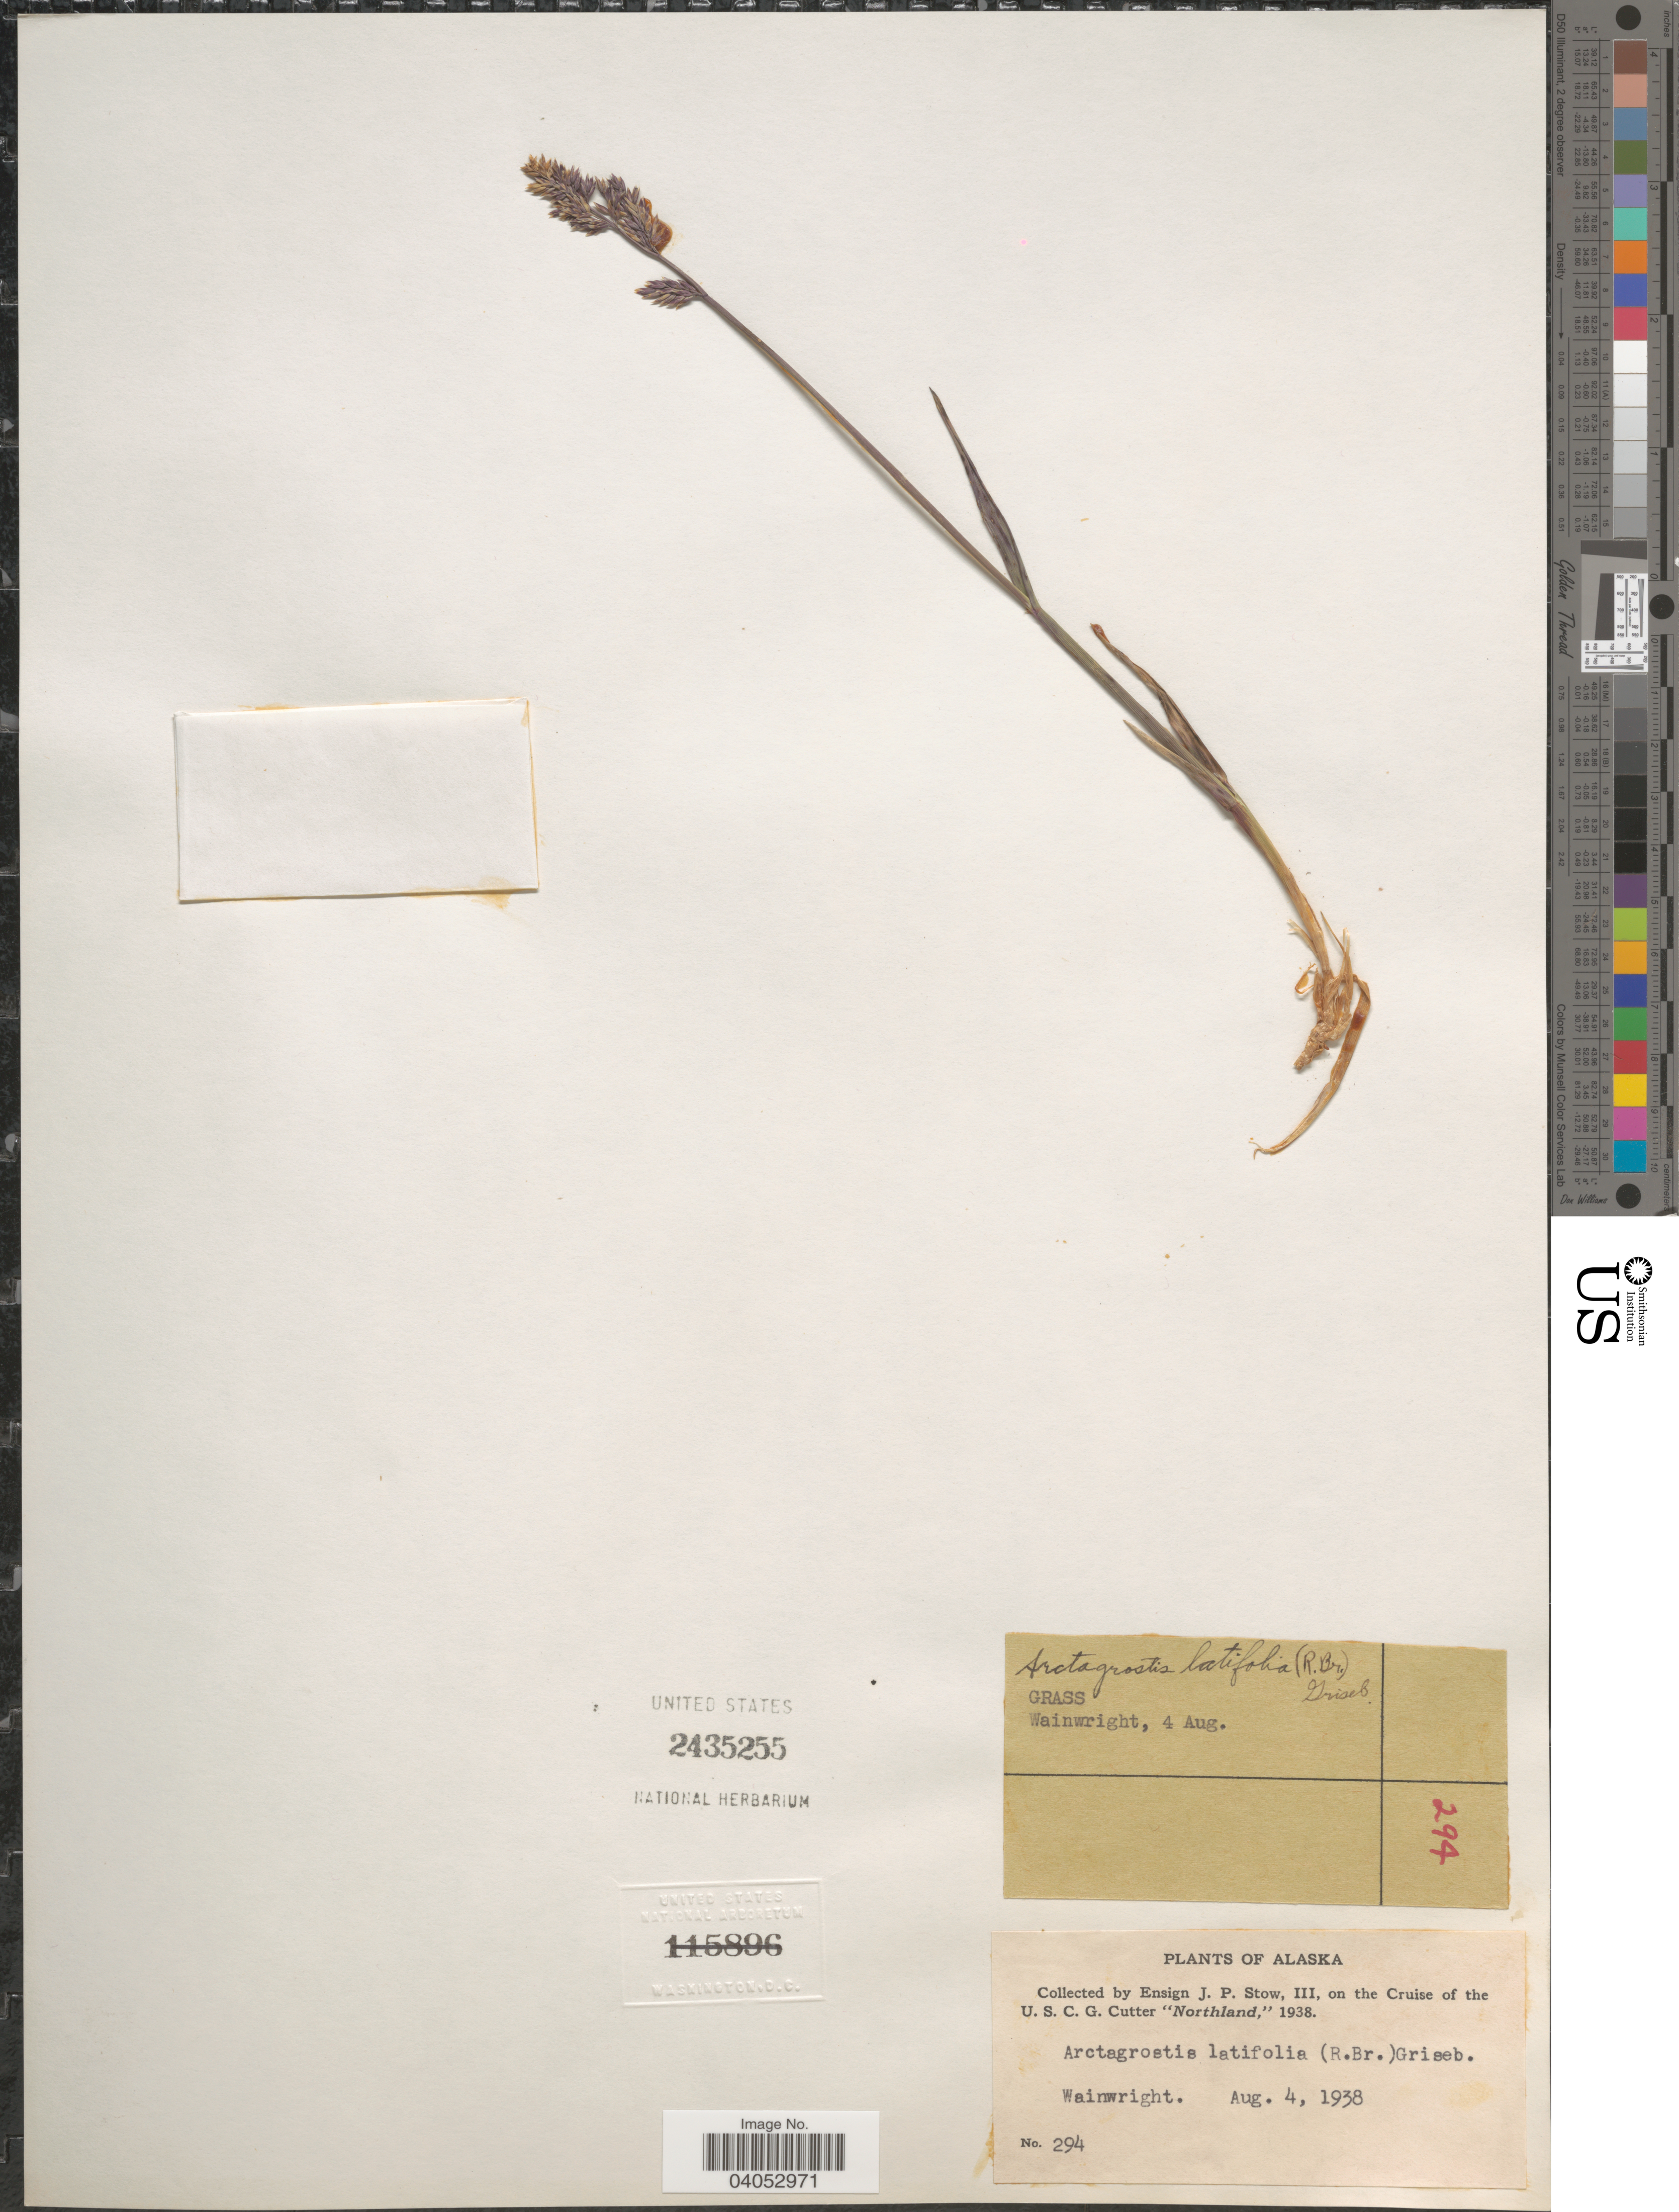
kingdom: Plantae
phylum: Tracheophyta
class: Liliopsida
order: Poales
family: Poaceae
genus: Arctagrostis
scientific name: Arctagrostis latifolia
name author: (R. Br.) Griseb.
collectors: J. Stow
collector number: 294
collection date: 1938-08-04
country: United States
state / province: Alaska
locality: Wainwright.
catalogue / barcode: US 2435255